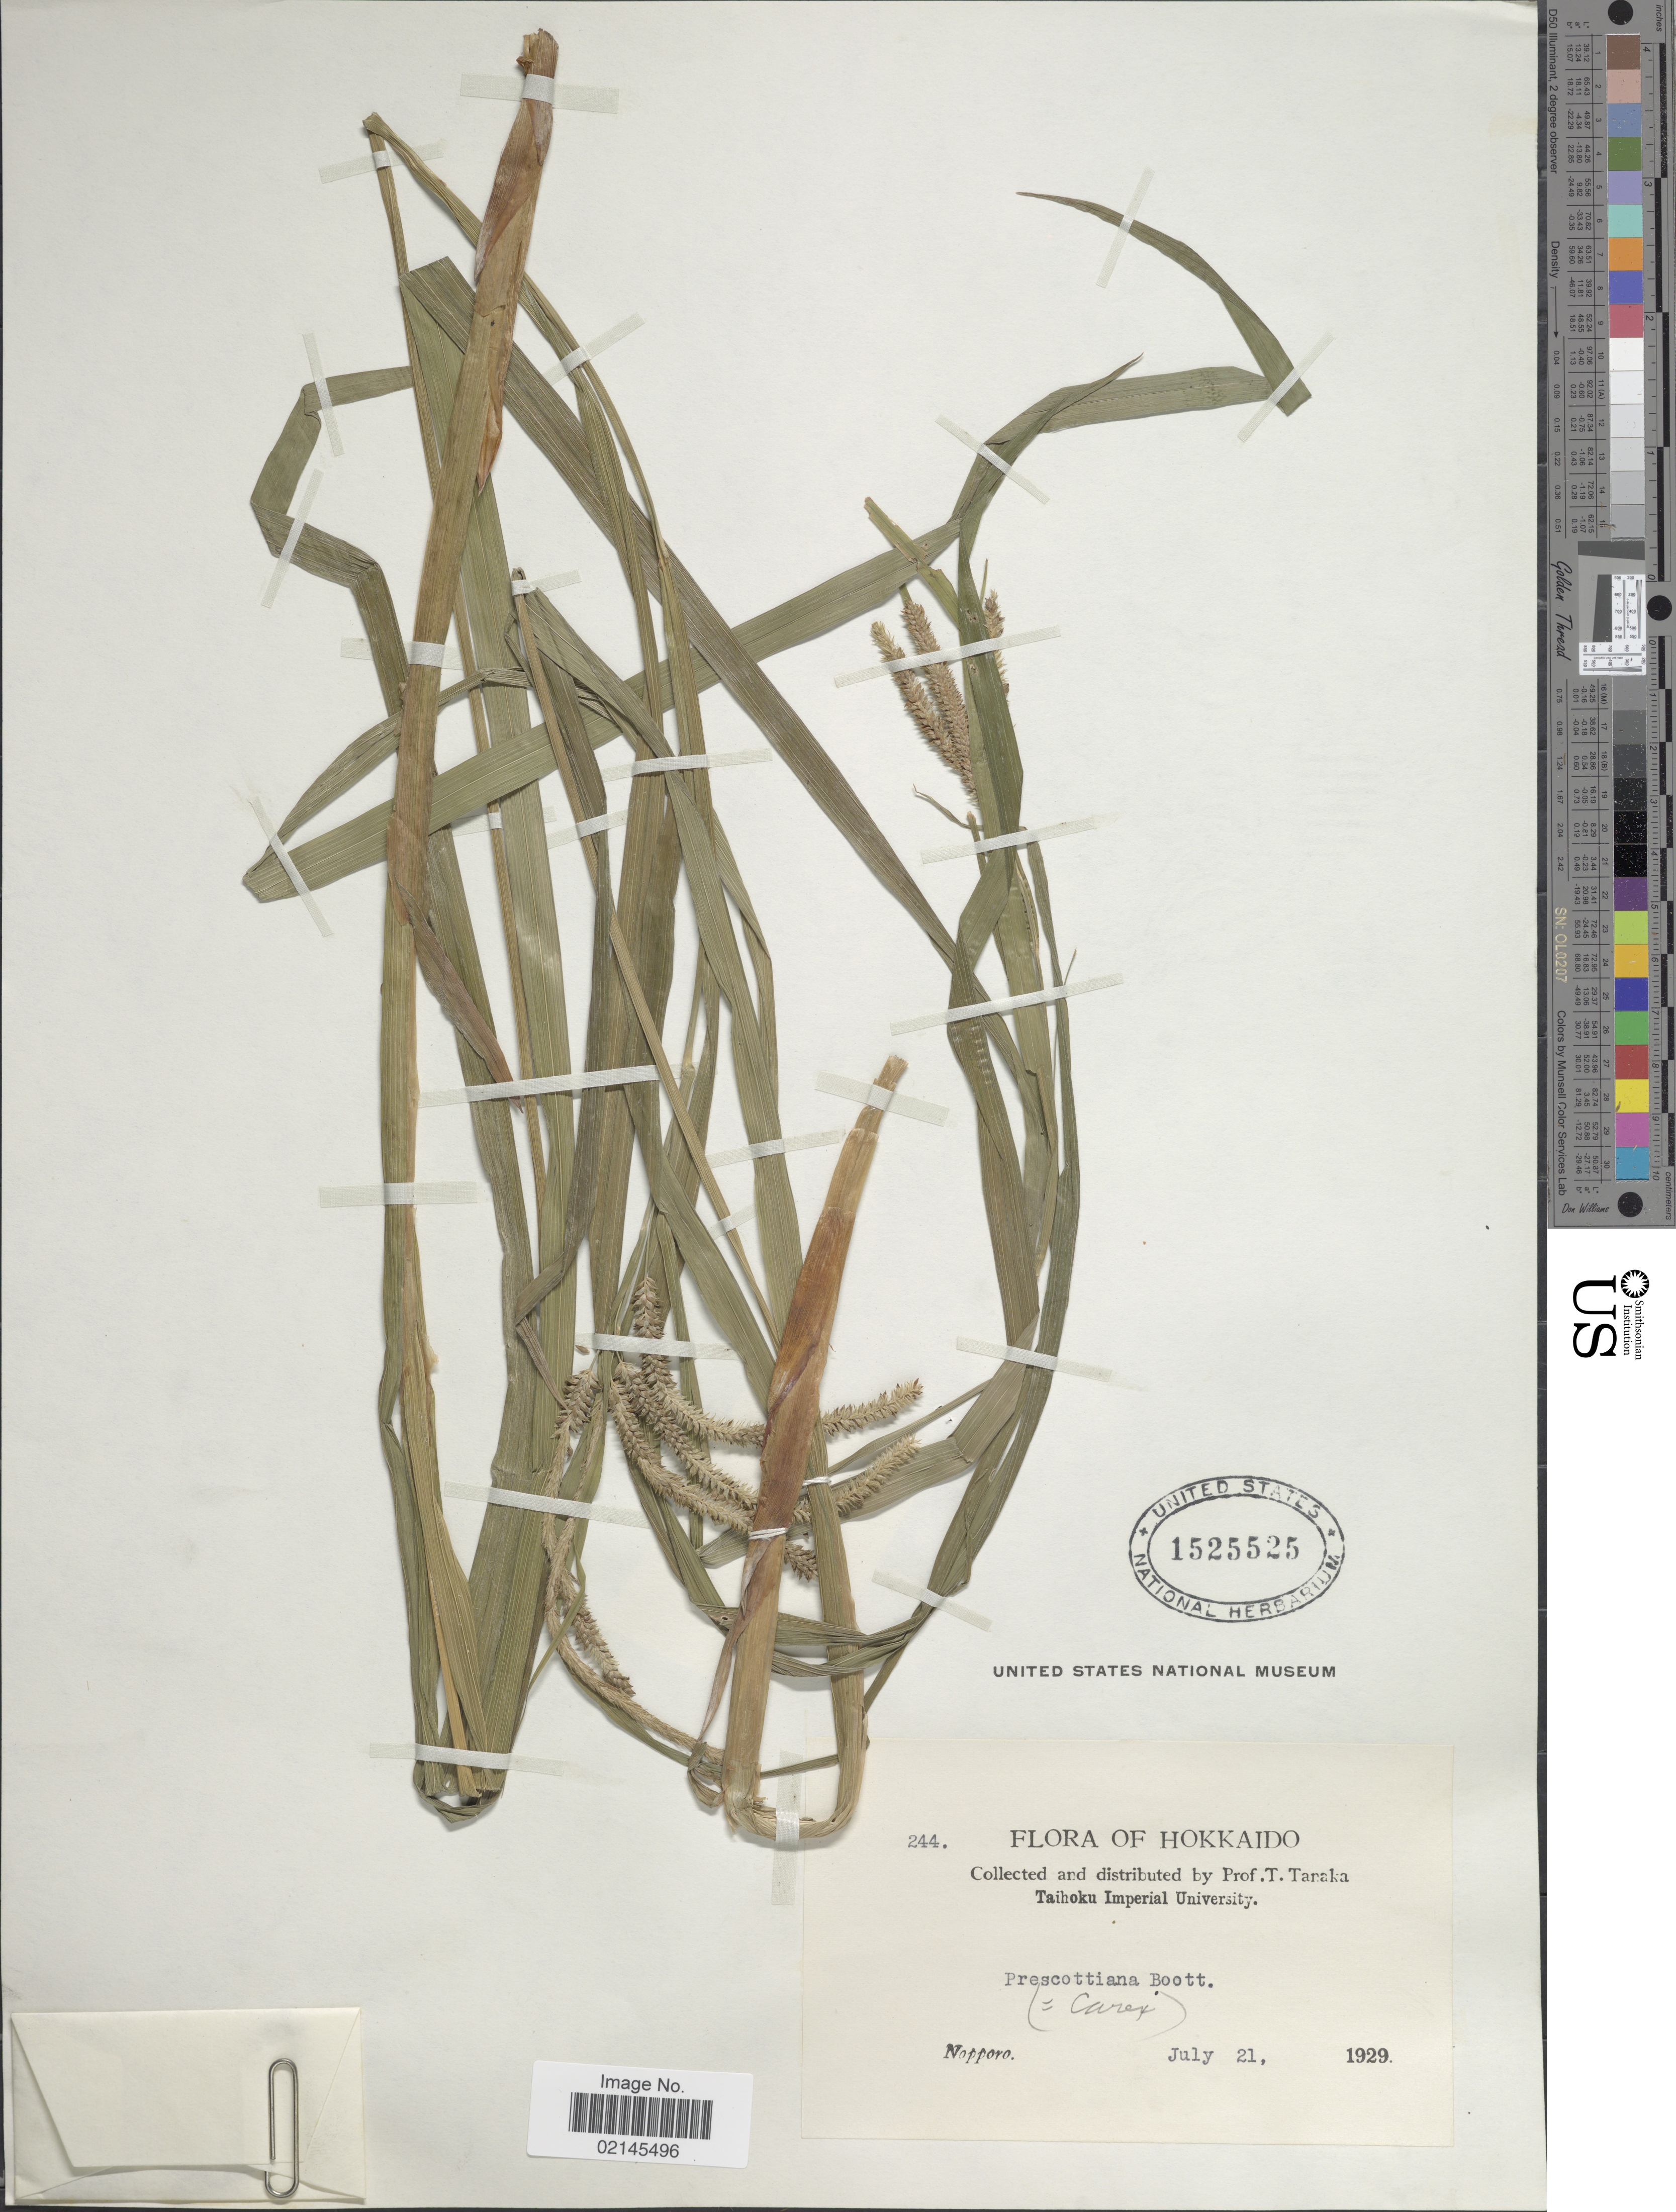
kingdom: Plantae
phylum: Tracheophyta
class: Liliopsida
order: Poales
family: Cyperaceae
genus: Carex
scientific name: Carex prescottiana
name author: Boott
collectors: T. Tanaka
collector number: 244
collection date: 1929-07-21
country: Japan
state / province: Hokkaidō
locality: Nopporo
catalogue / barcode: US 1525525